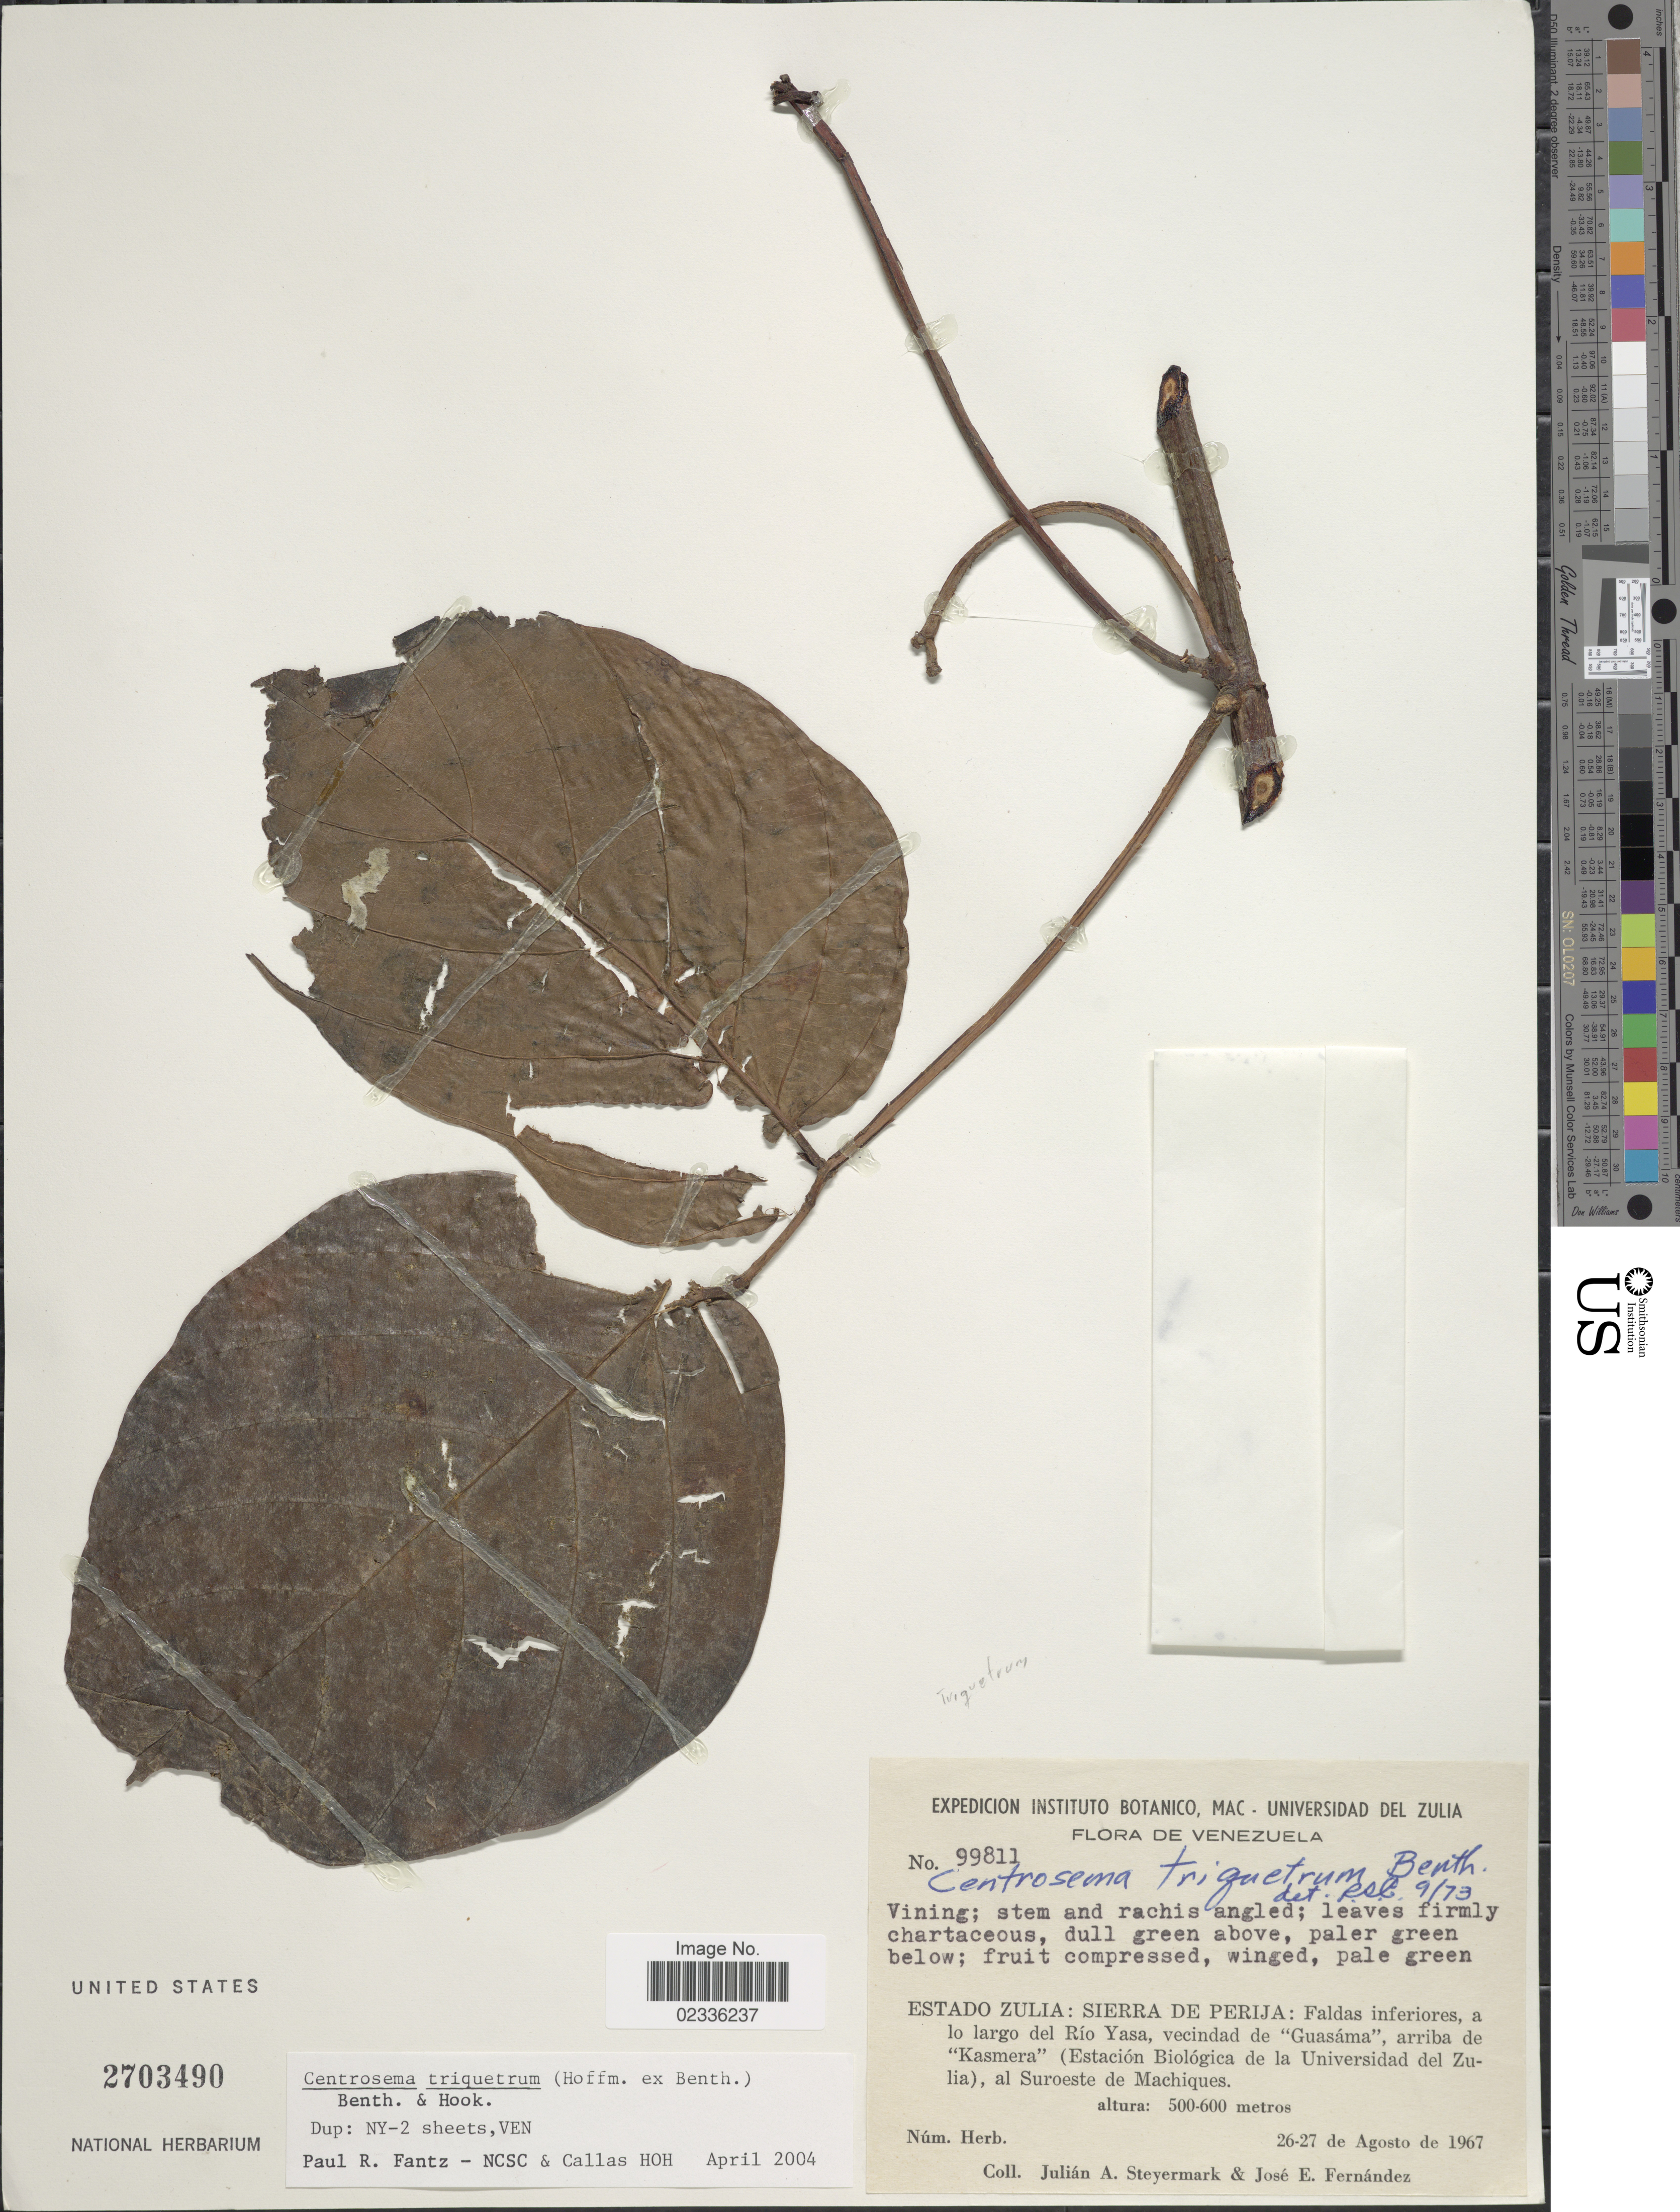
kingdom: Plantae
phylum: Tracheophyta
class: Magnoliopsida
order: Fabales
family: Fabaceae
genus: Centrosema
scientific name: Centrosema triquetrum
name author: Benth.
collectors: J. Steyermark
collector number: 99881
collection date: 1967-08-26/1967-08-27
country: Venezuela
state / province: Zulia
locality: Estado Zulia: Sierra de Perija: Faldas inferiores, a lo largo del Rio Yasa, vecindad de "Guasama", arriba de "Kasimera" (Estancion Biologica de la Universidad del Zualia), al Suroeste de Machiques.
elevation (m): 500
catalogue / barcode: US 2703490